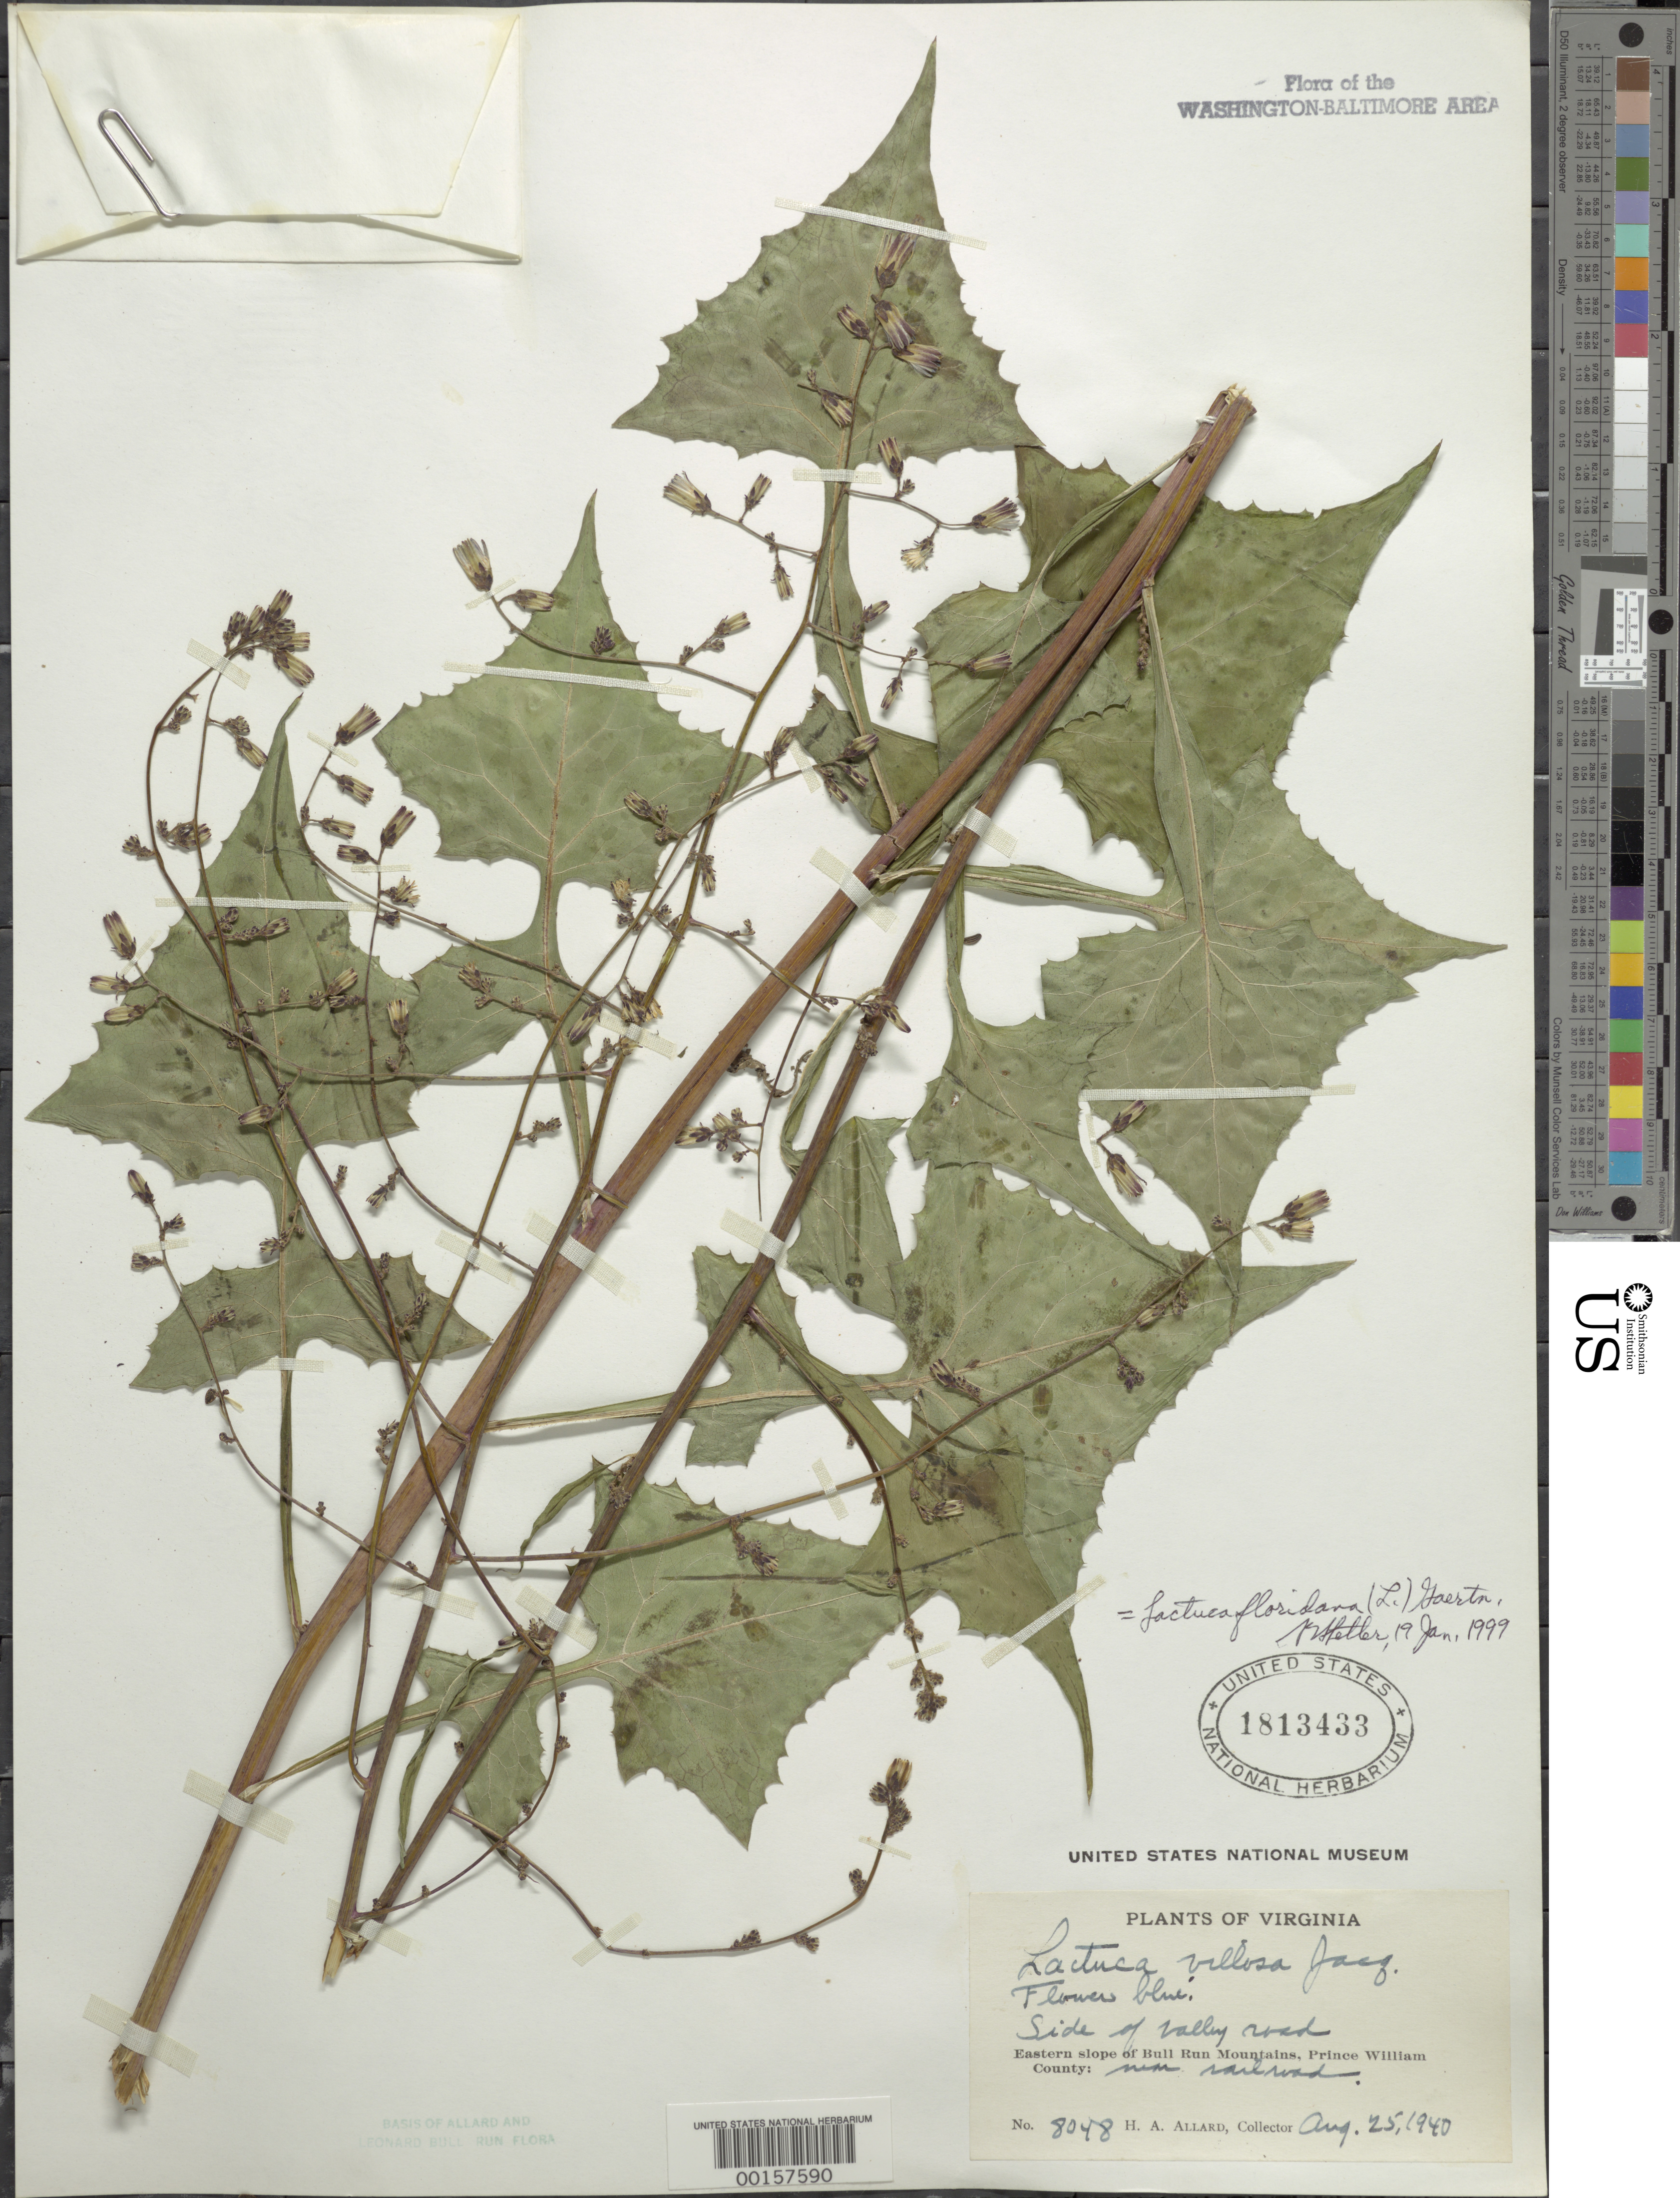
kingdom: Plantae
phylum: Tracheophyta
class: Magnoliopsida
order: Asterales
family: Asteraceae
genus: Lactuca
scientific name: Lactuca floridana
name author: (L.) Gaertn.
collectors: H. A. Allard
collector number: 8048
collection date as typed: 25 Aug 1940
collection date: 1940-08-25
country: United States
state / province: Virginia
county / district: Prince William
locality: Eastern slope of Bull Run Mountains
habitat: Valley road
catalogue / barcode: US 1813433